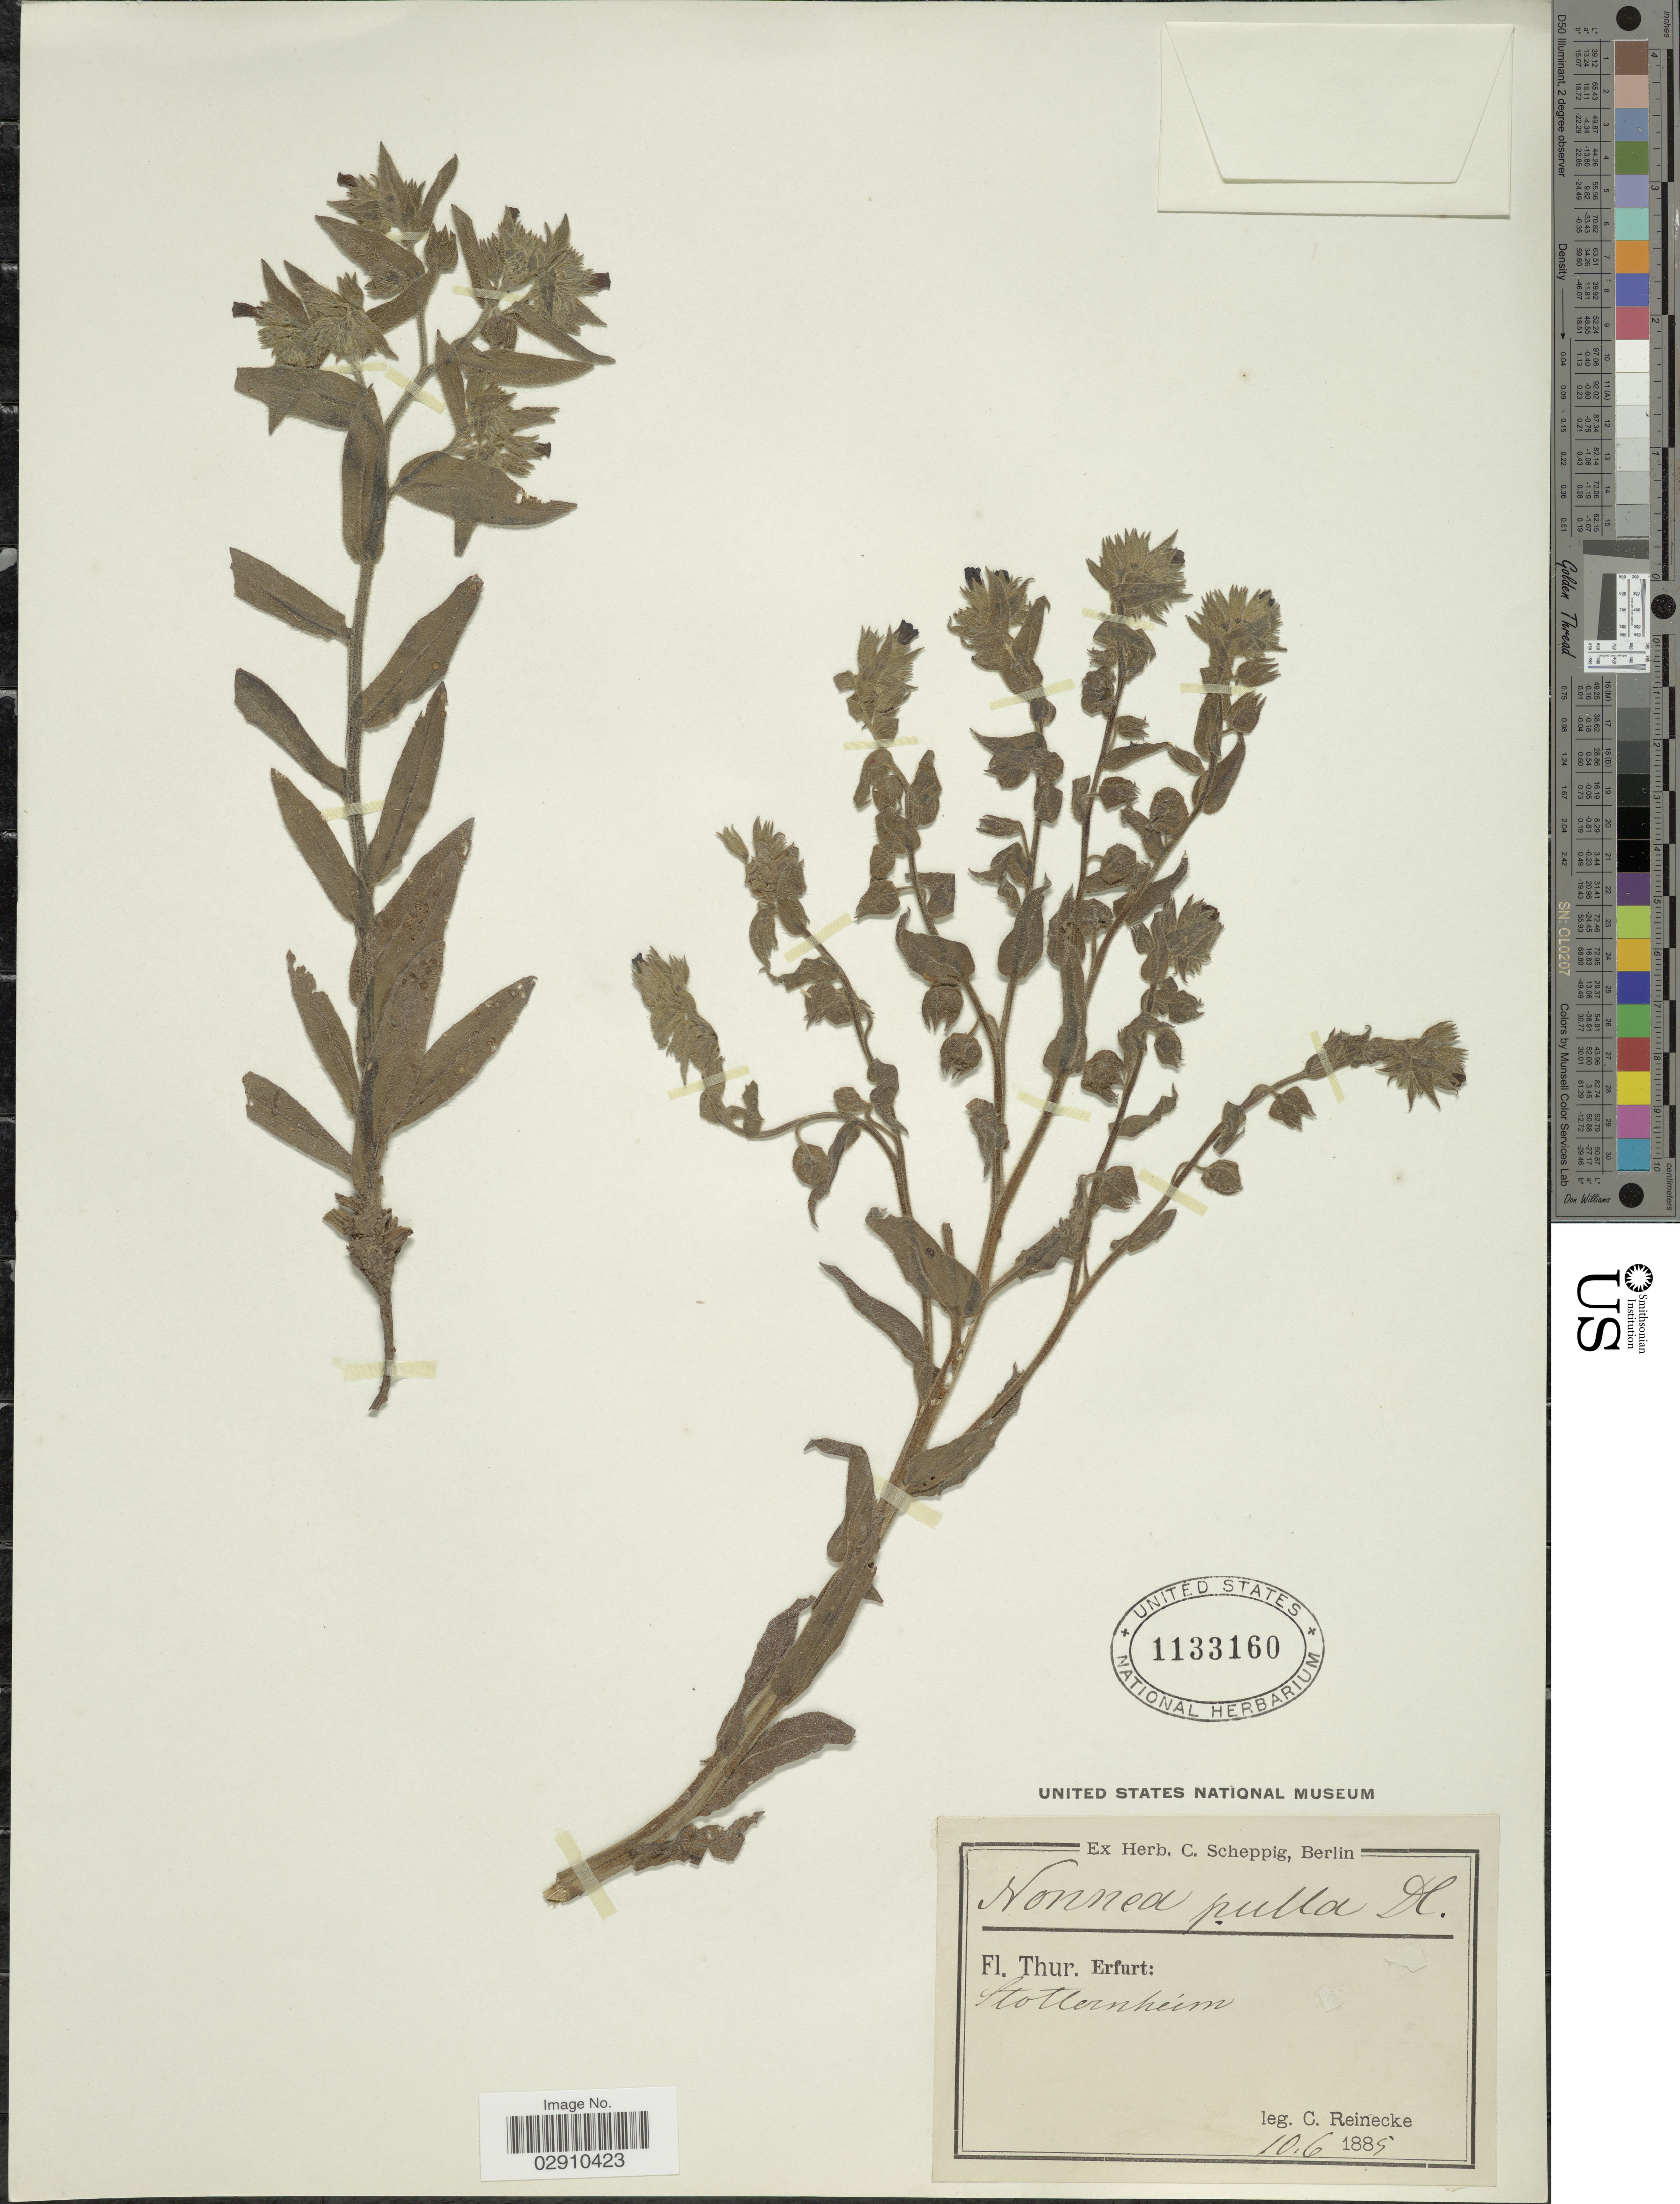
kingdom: Plantae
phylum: Tracheophyta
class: Magnoliopsida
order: Boraginales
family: Boraginaceae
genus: Nonea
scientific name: Nonea pulla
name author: (L.) DC.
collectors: Christopher H. Reinecke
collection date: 1885-06-10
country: Germany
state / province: Thuringia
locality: Thur. Erfurt: Stotternheim.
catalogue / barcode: US 1133160